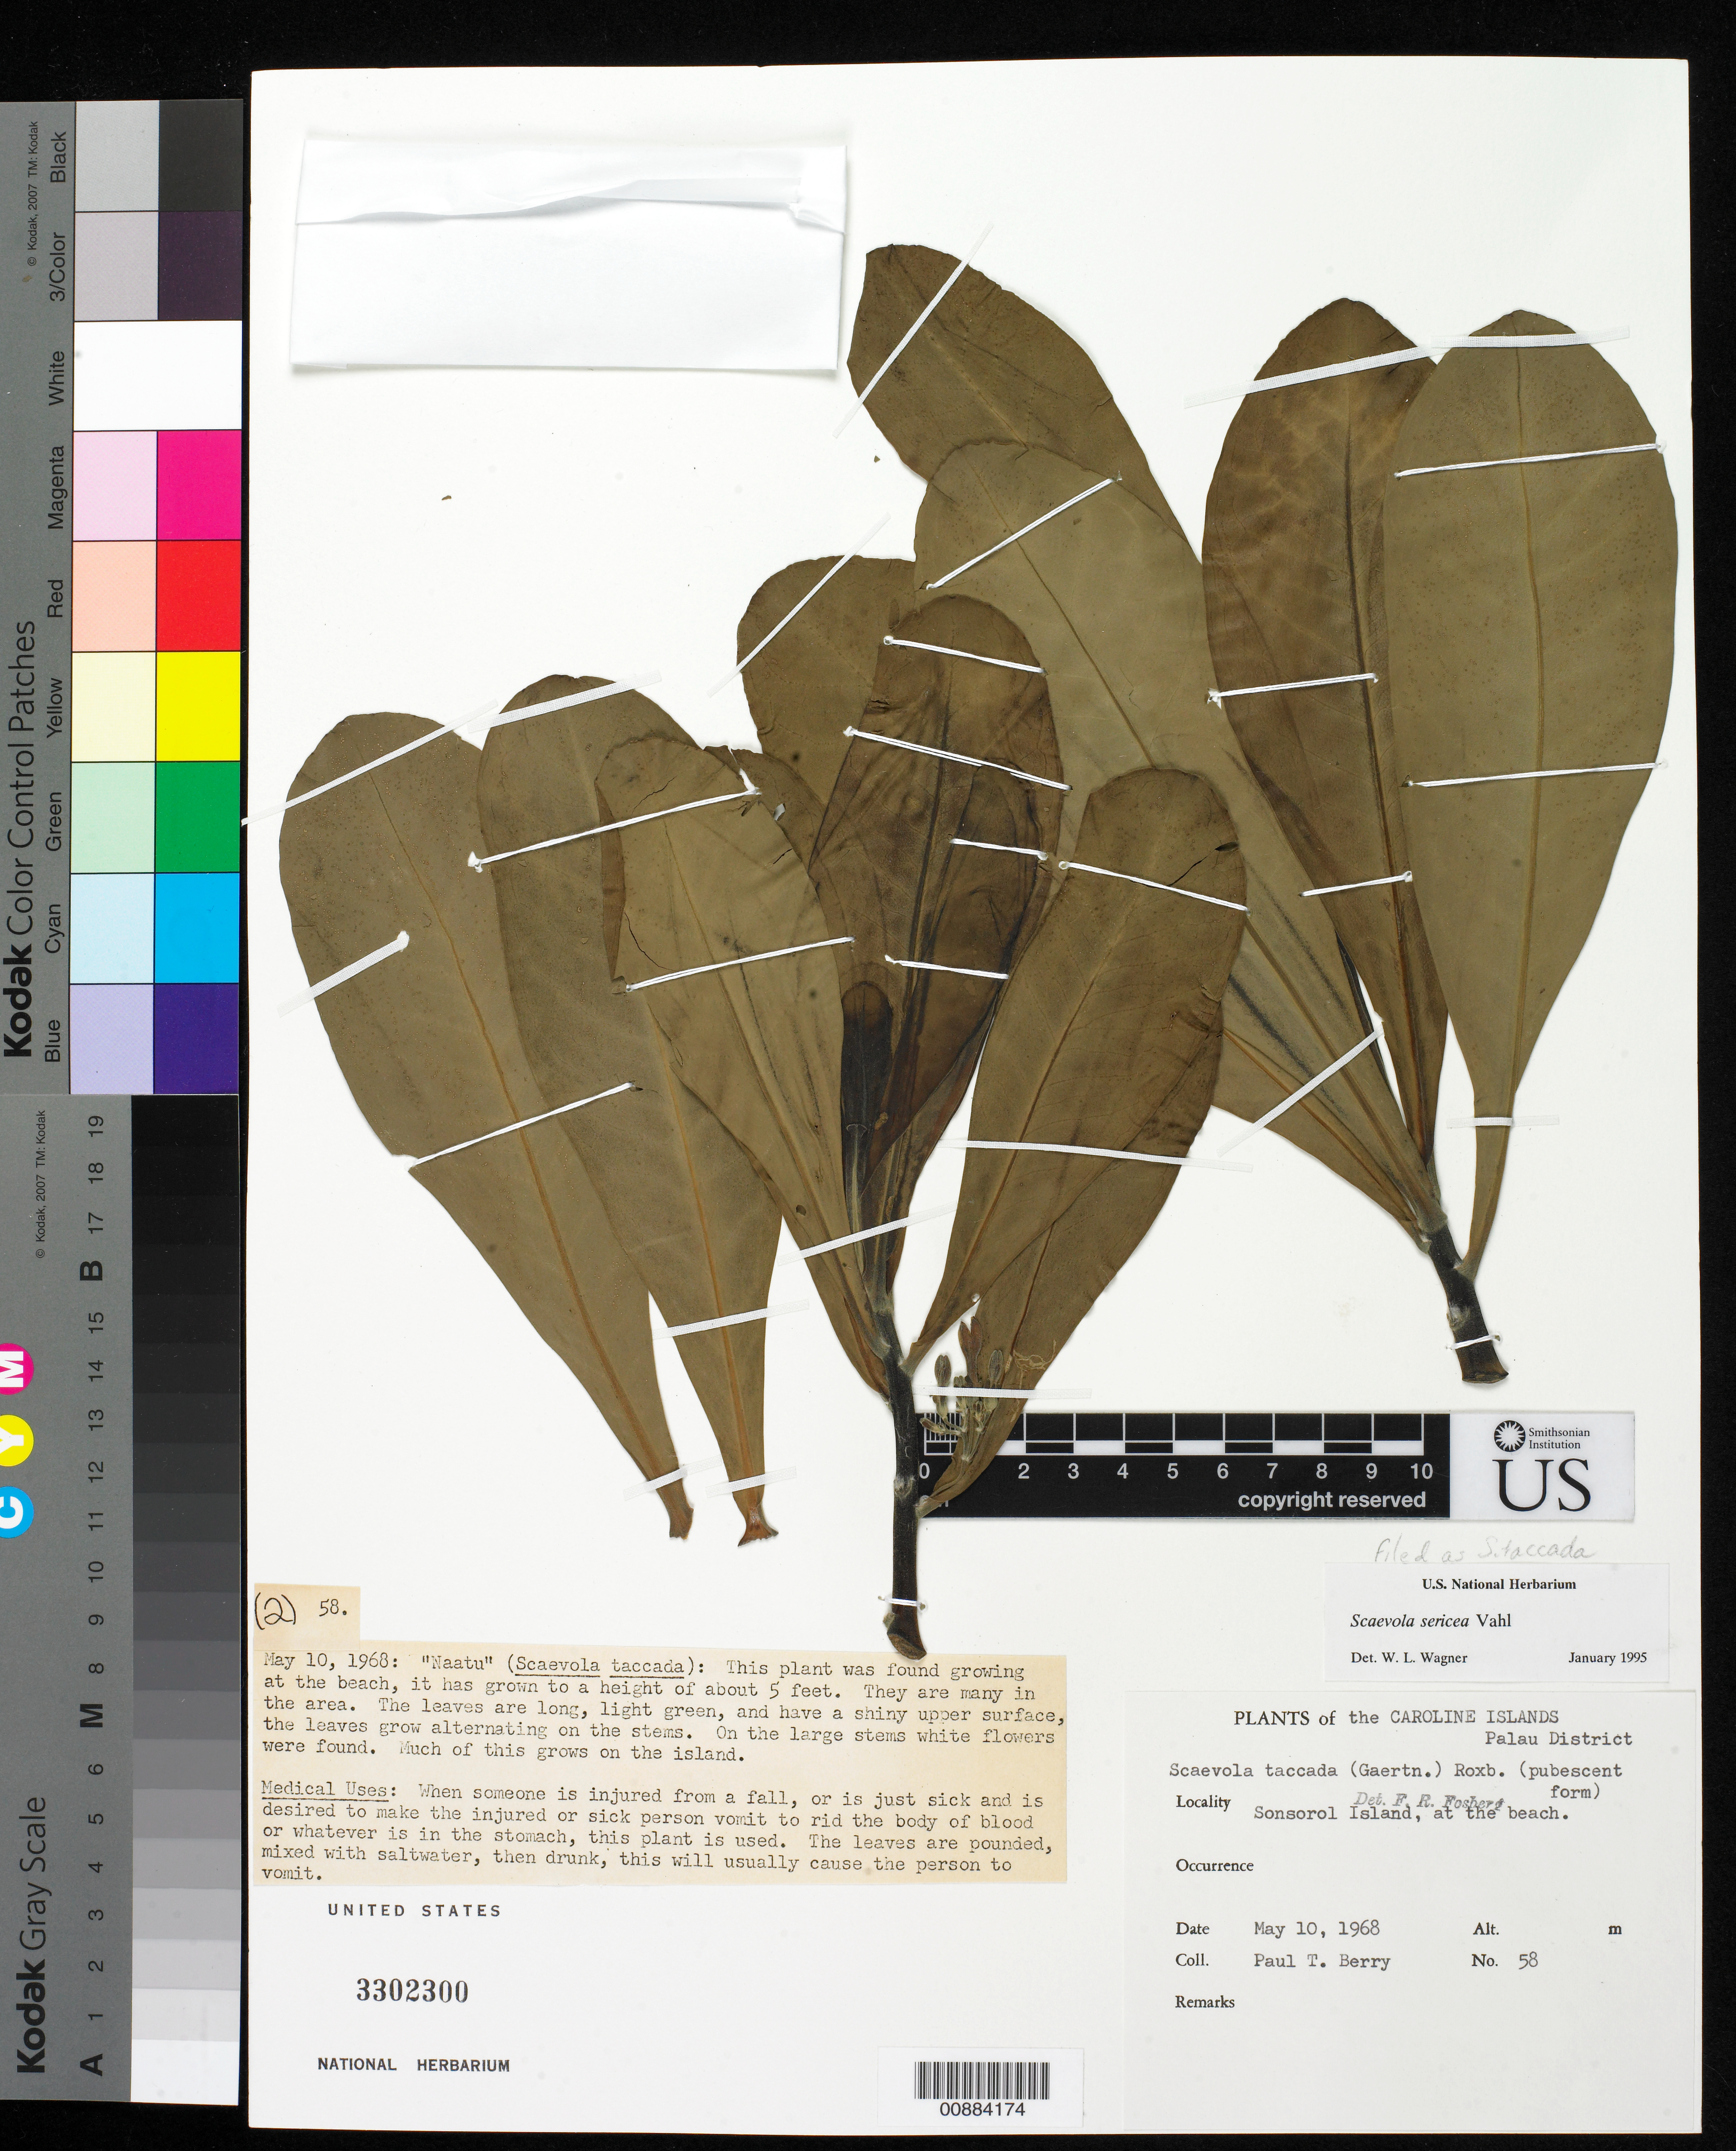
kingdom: Plantae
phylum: Tracheophyta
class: Magnoliopsida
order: Asterales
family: Goodeniaceae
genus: Scaevola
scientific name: Scaevola taccada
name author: (Gaertn.) Roxb.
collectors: P. T. Berry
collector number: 58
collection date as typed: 10 May 1968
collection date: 1968-05-10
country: Palau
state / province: Sonsorol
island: Sonsorol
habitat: beach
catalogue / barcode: US 3302300